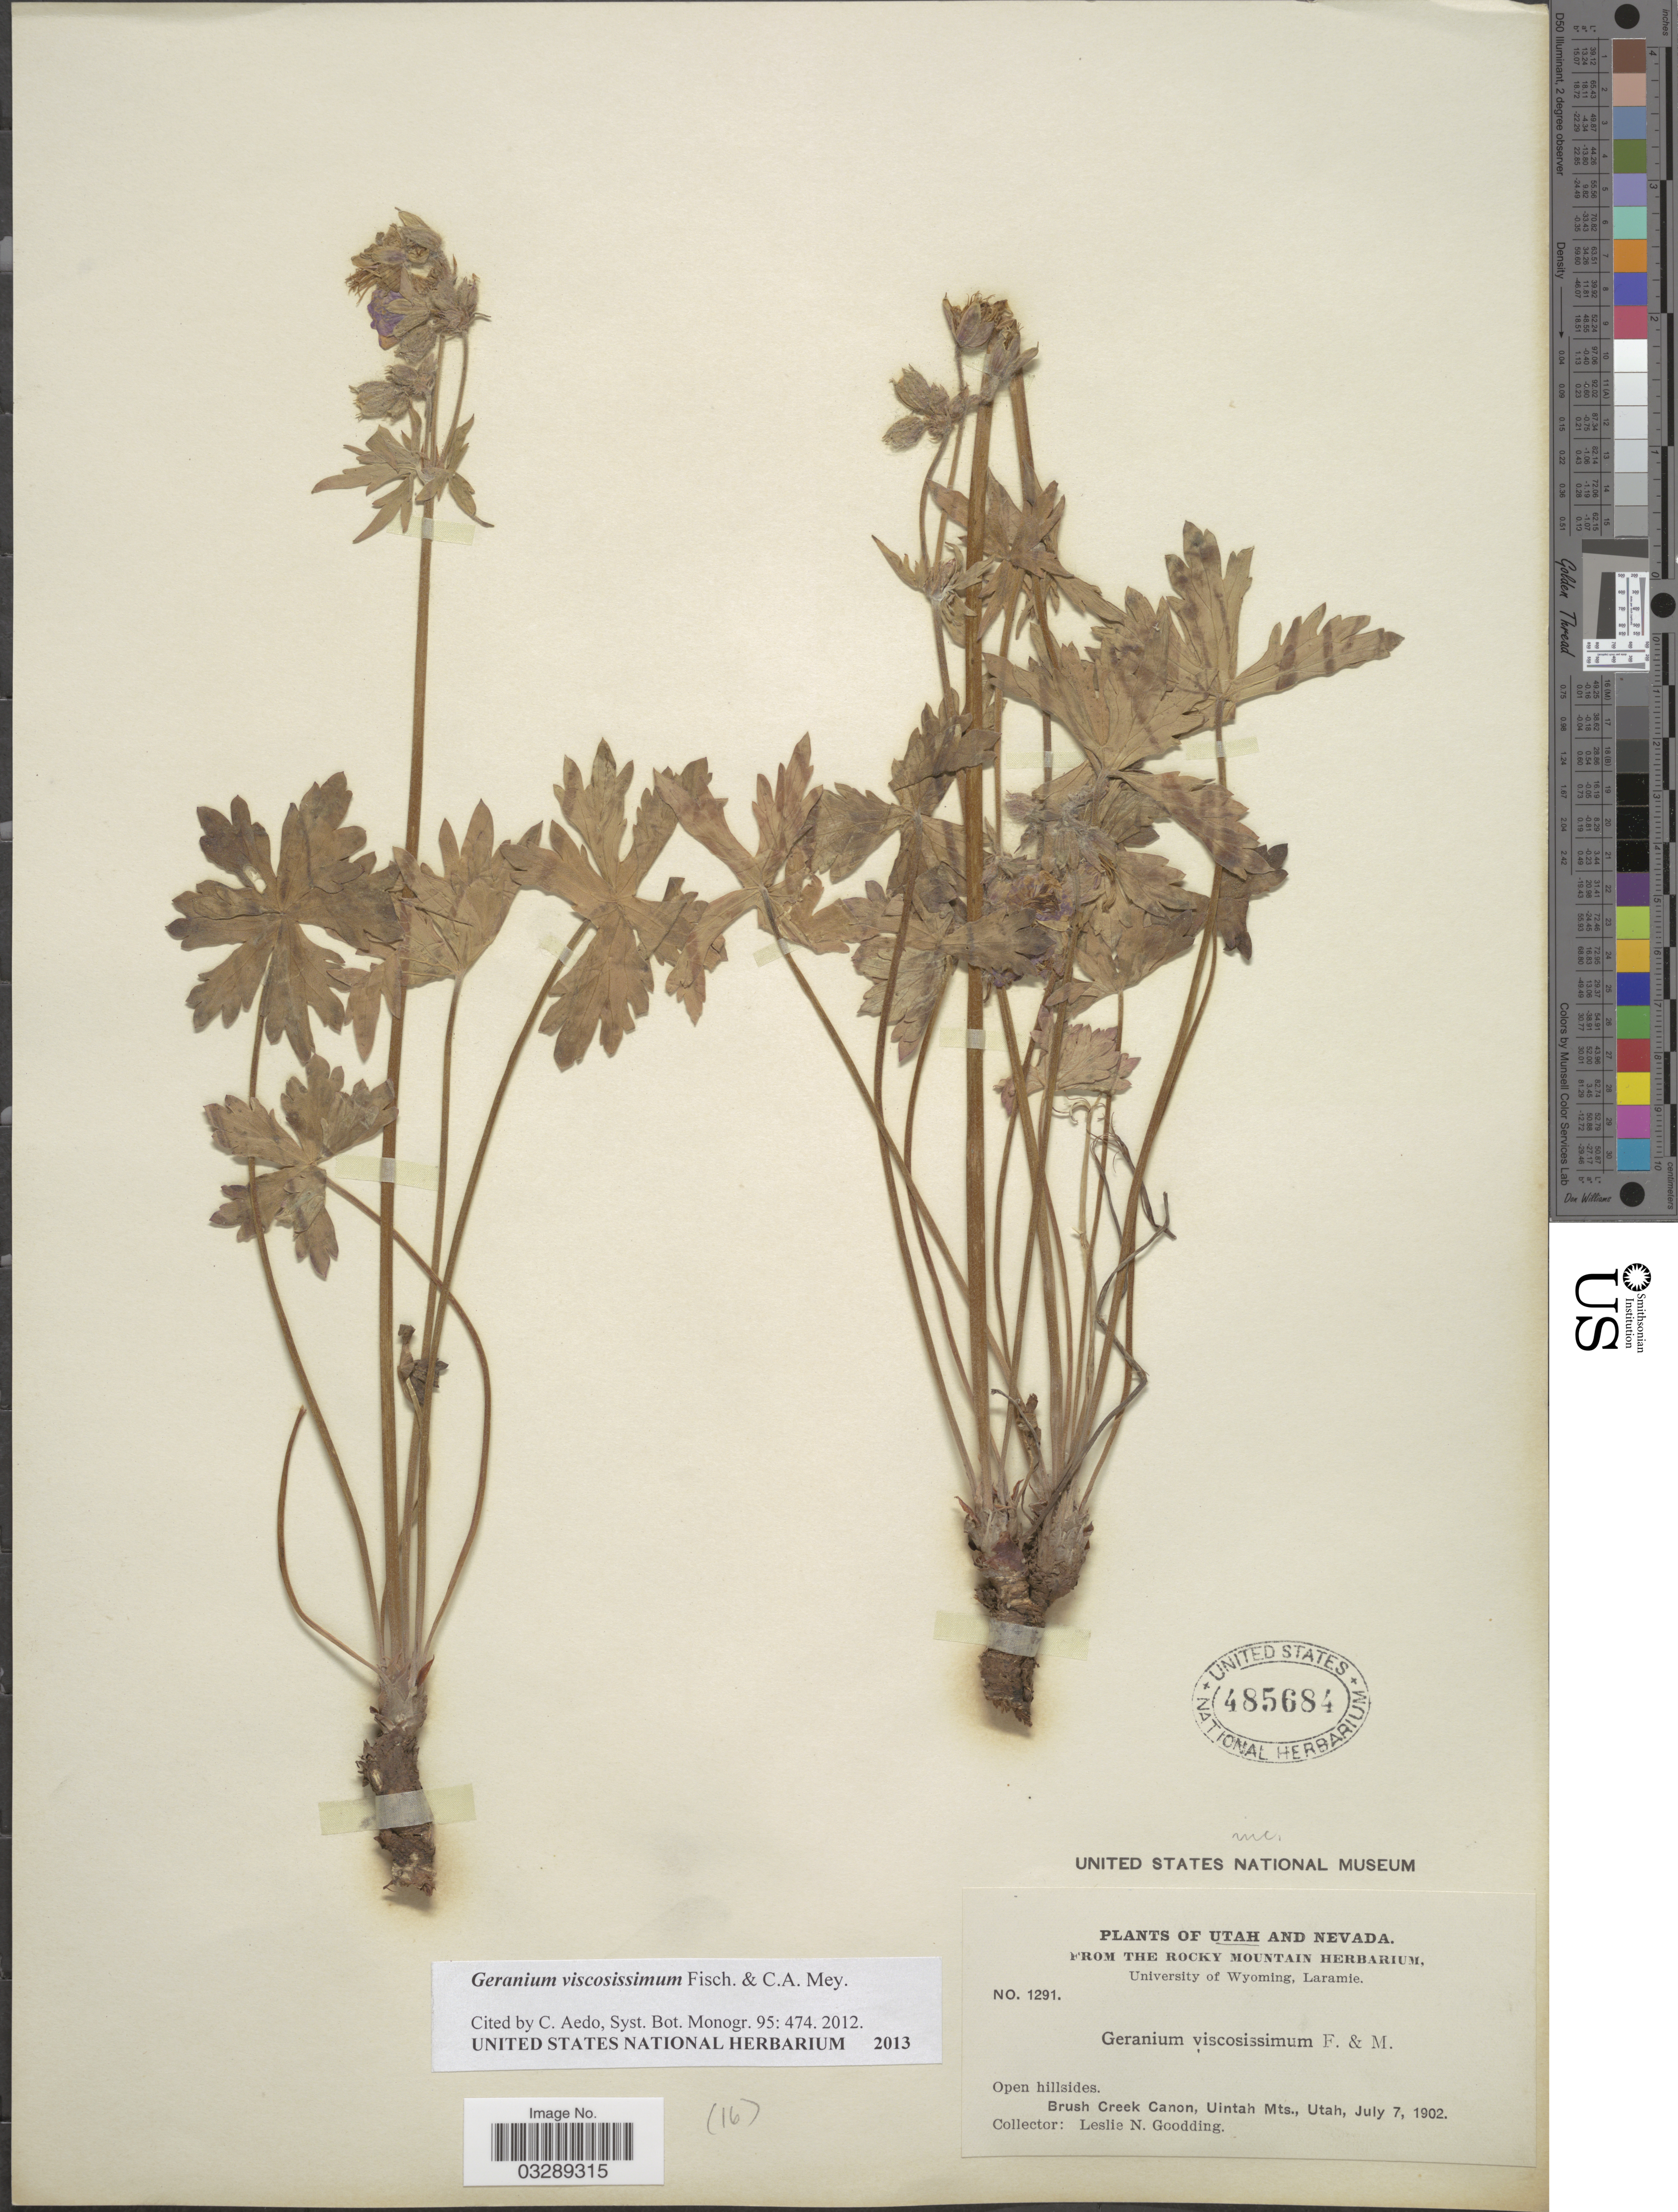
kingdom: Plantae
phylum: Tracheophyta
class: Magnoliopsida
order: Geraniales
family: Geraniaceae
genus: Geranium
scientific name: Geranium viscosissimum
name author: Fisch. & C.A. Mey.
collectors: L. N. Goodding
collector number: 1291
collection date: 1902-07-07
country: United States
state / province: Utah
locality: Brush Creek Canon, Uintah Mts.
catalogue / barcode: US 485684